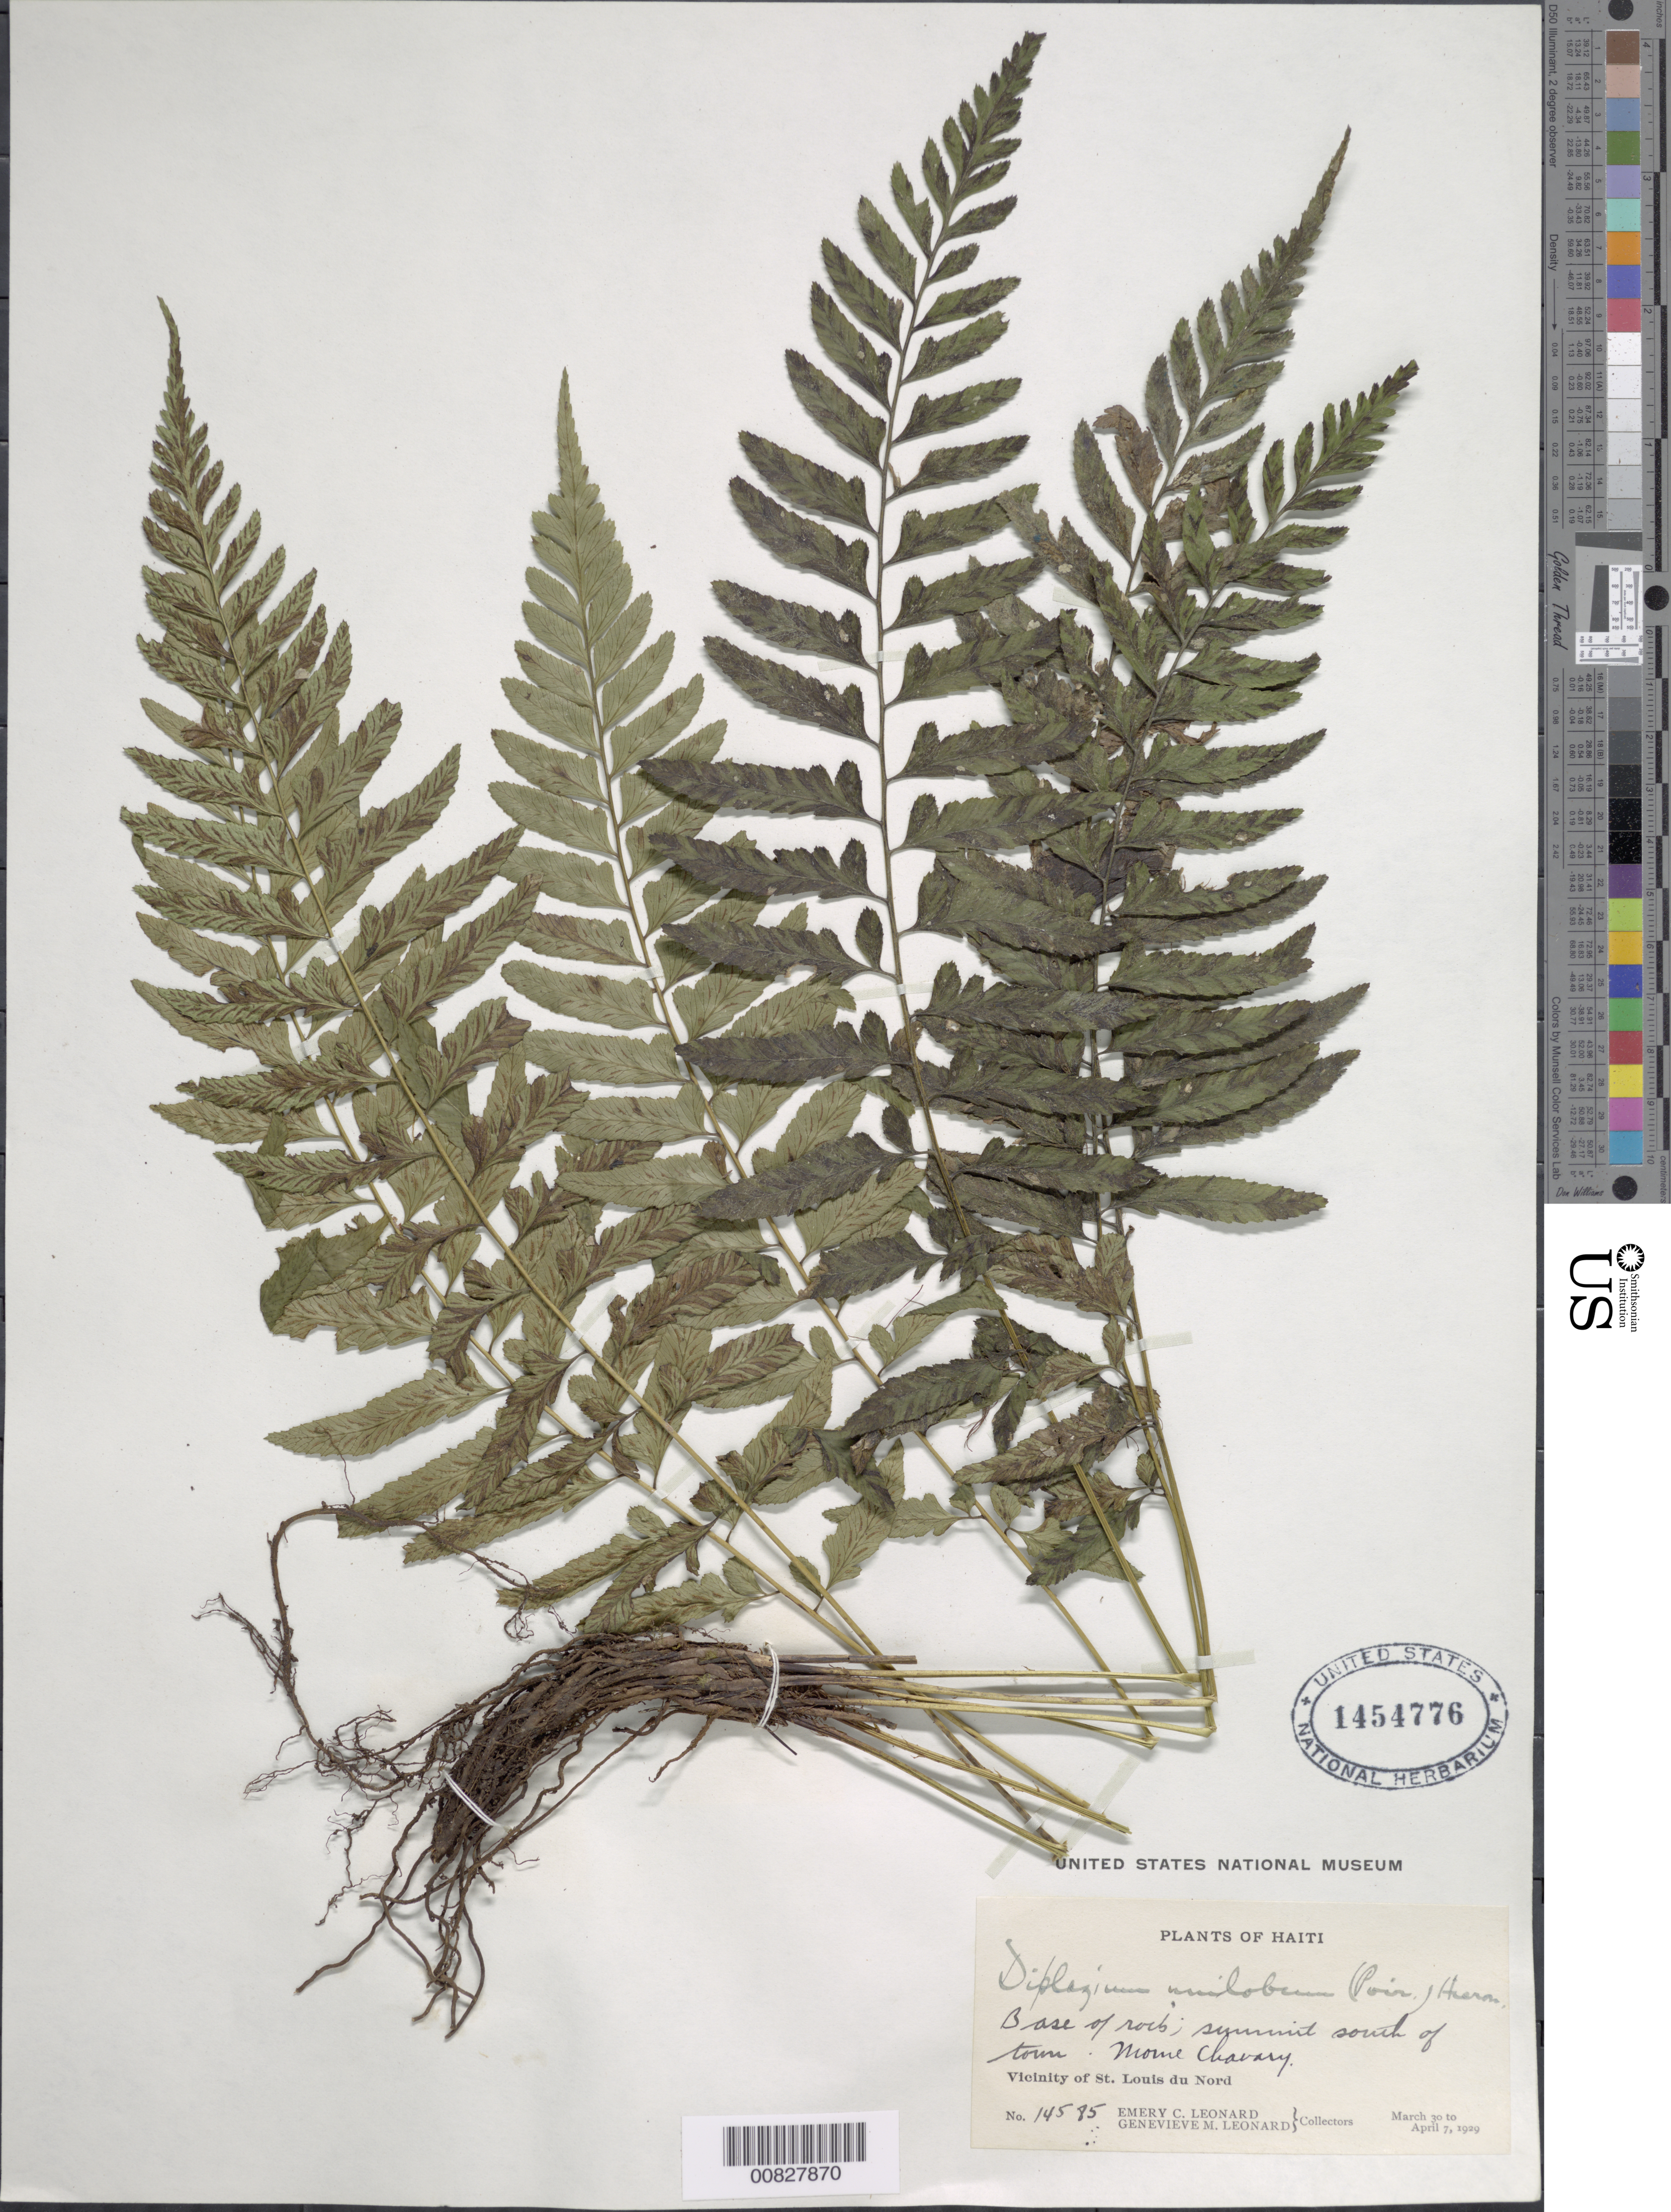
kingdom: Plantae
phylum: Tracheophyta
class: Polypodiopsida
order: Polypodiales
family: Athyriaceae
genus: Diplazium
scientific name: Diplazium unilobum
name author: (Poir.) Hieron.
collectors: E. C. Leonard & G. M. Leonard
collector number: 14585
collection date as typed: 30 Mar 1929 to 07 Apr 1929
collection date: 1929-03-30/1929-04-07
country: Haiti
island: Hispaniola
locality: St. Louis du Nord, S of town, summit Morne Chavary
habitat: Base of rock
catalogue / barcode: US 1454776